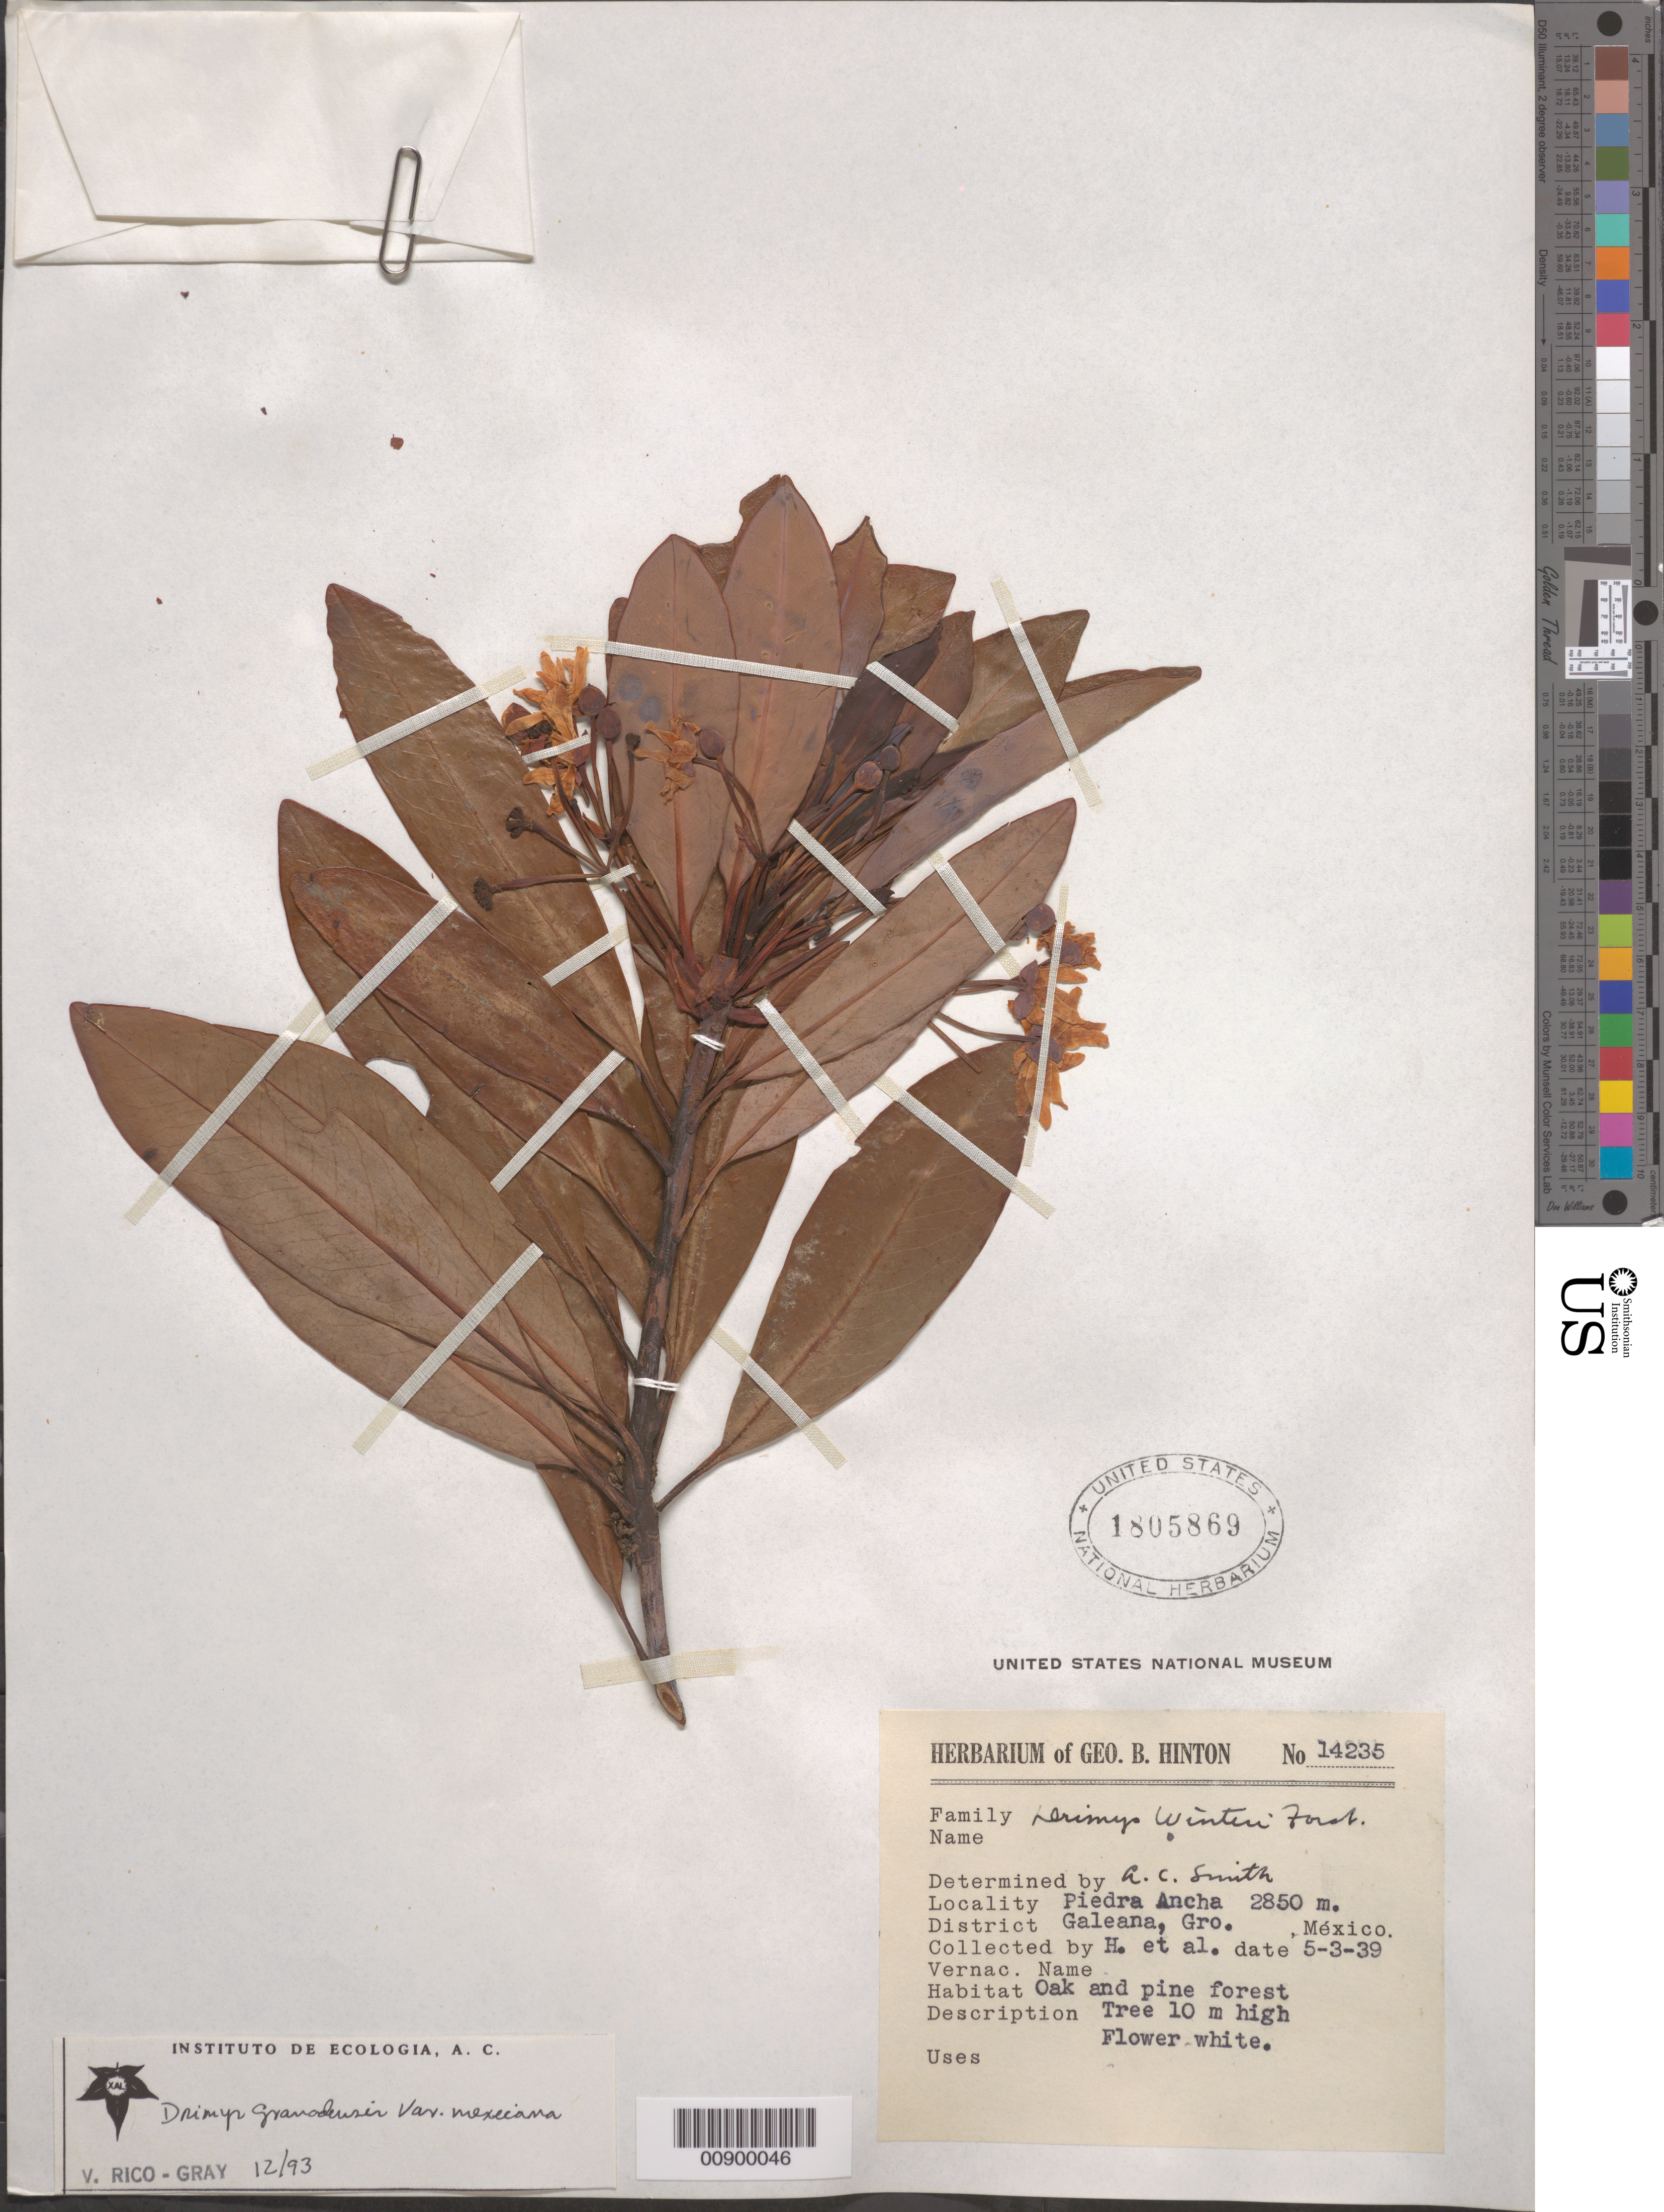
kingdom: Plantae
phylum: Tracheophyta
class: Magnoliopsida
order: Canellales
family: Winteraceae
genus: Drimys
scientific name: Drimys granadensis var. mexicana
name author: L. f.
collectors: G. B. Hinton & et al.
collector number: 14235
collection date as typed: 03 May 1939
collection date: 1939-05-03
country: Mexico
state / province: Guerrero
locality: Piedra Ancha, District Galeana, Guerrero.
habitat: Oak and pine forest.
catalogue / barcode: US 1805869